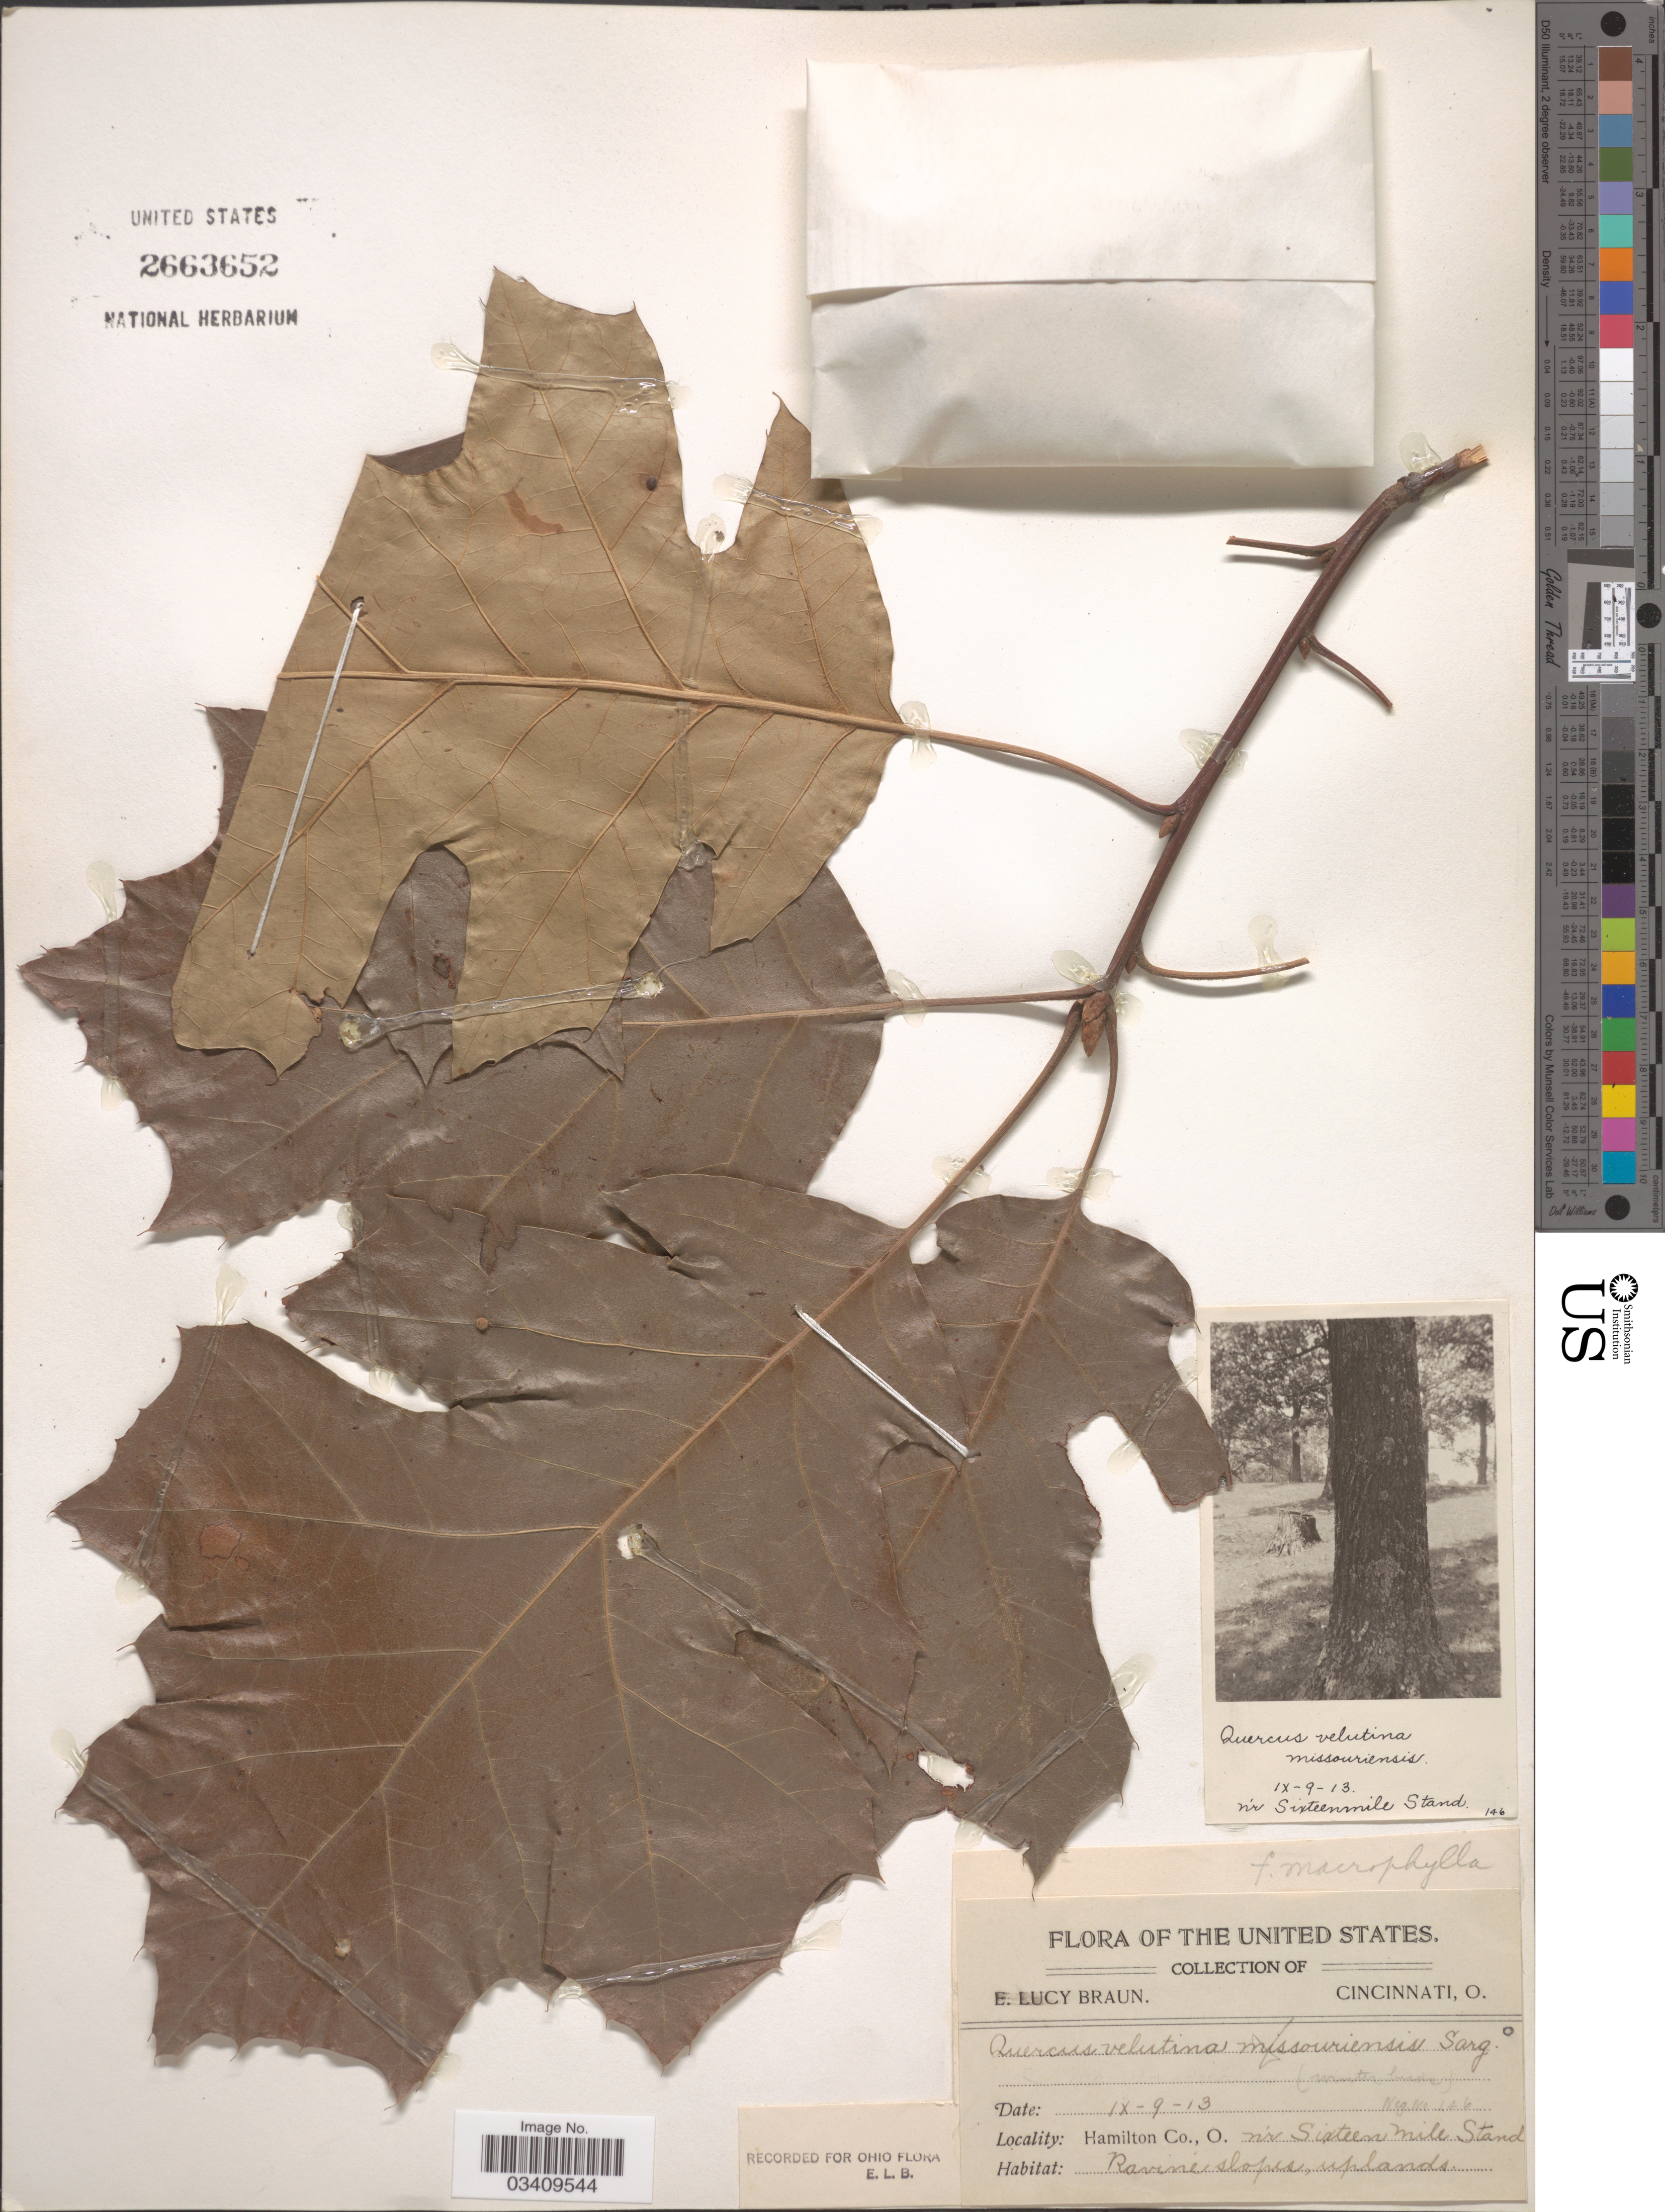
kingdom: Plantae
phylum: Tracheophyta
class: Magnoliopsida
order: Fagales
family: Fagaceae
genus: Quercus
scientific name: Quercus velutina var. macrophylla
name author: (Dippel) Trel.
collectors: E. L. Braun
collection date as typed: Transcribed d/m/y: 9/9/13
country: United States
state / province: Ohio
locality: Hamilton Co., n'r Sixteen Mile Stand.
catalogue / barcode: US 2663652